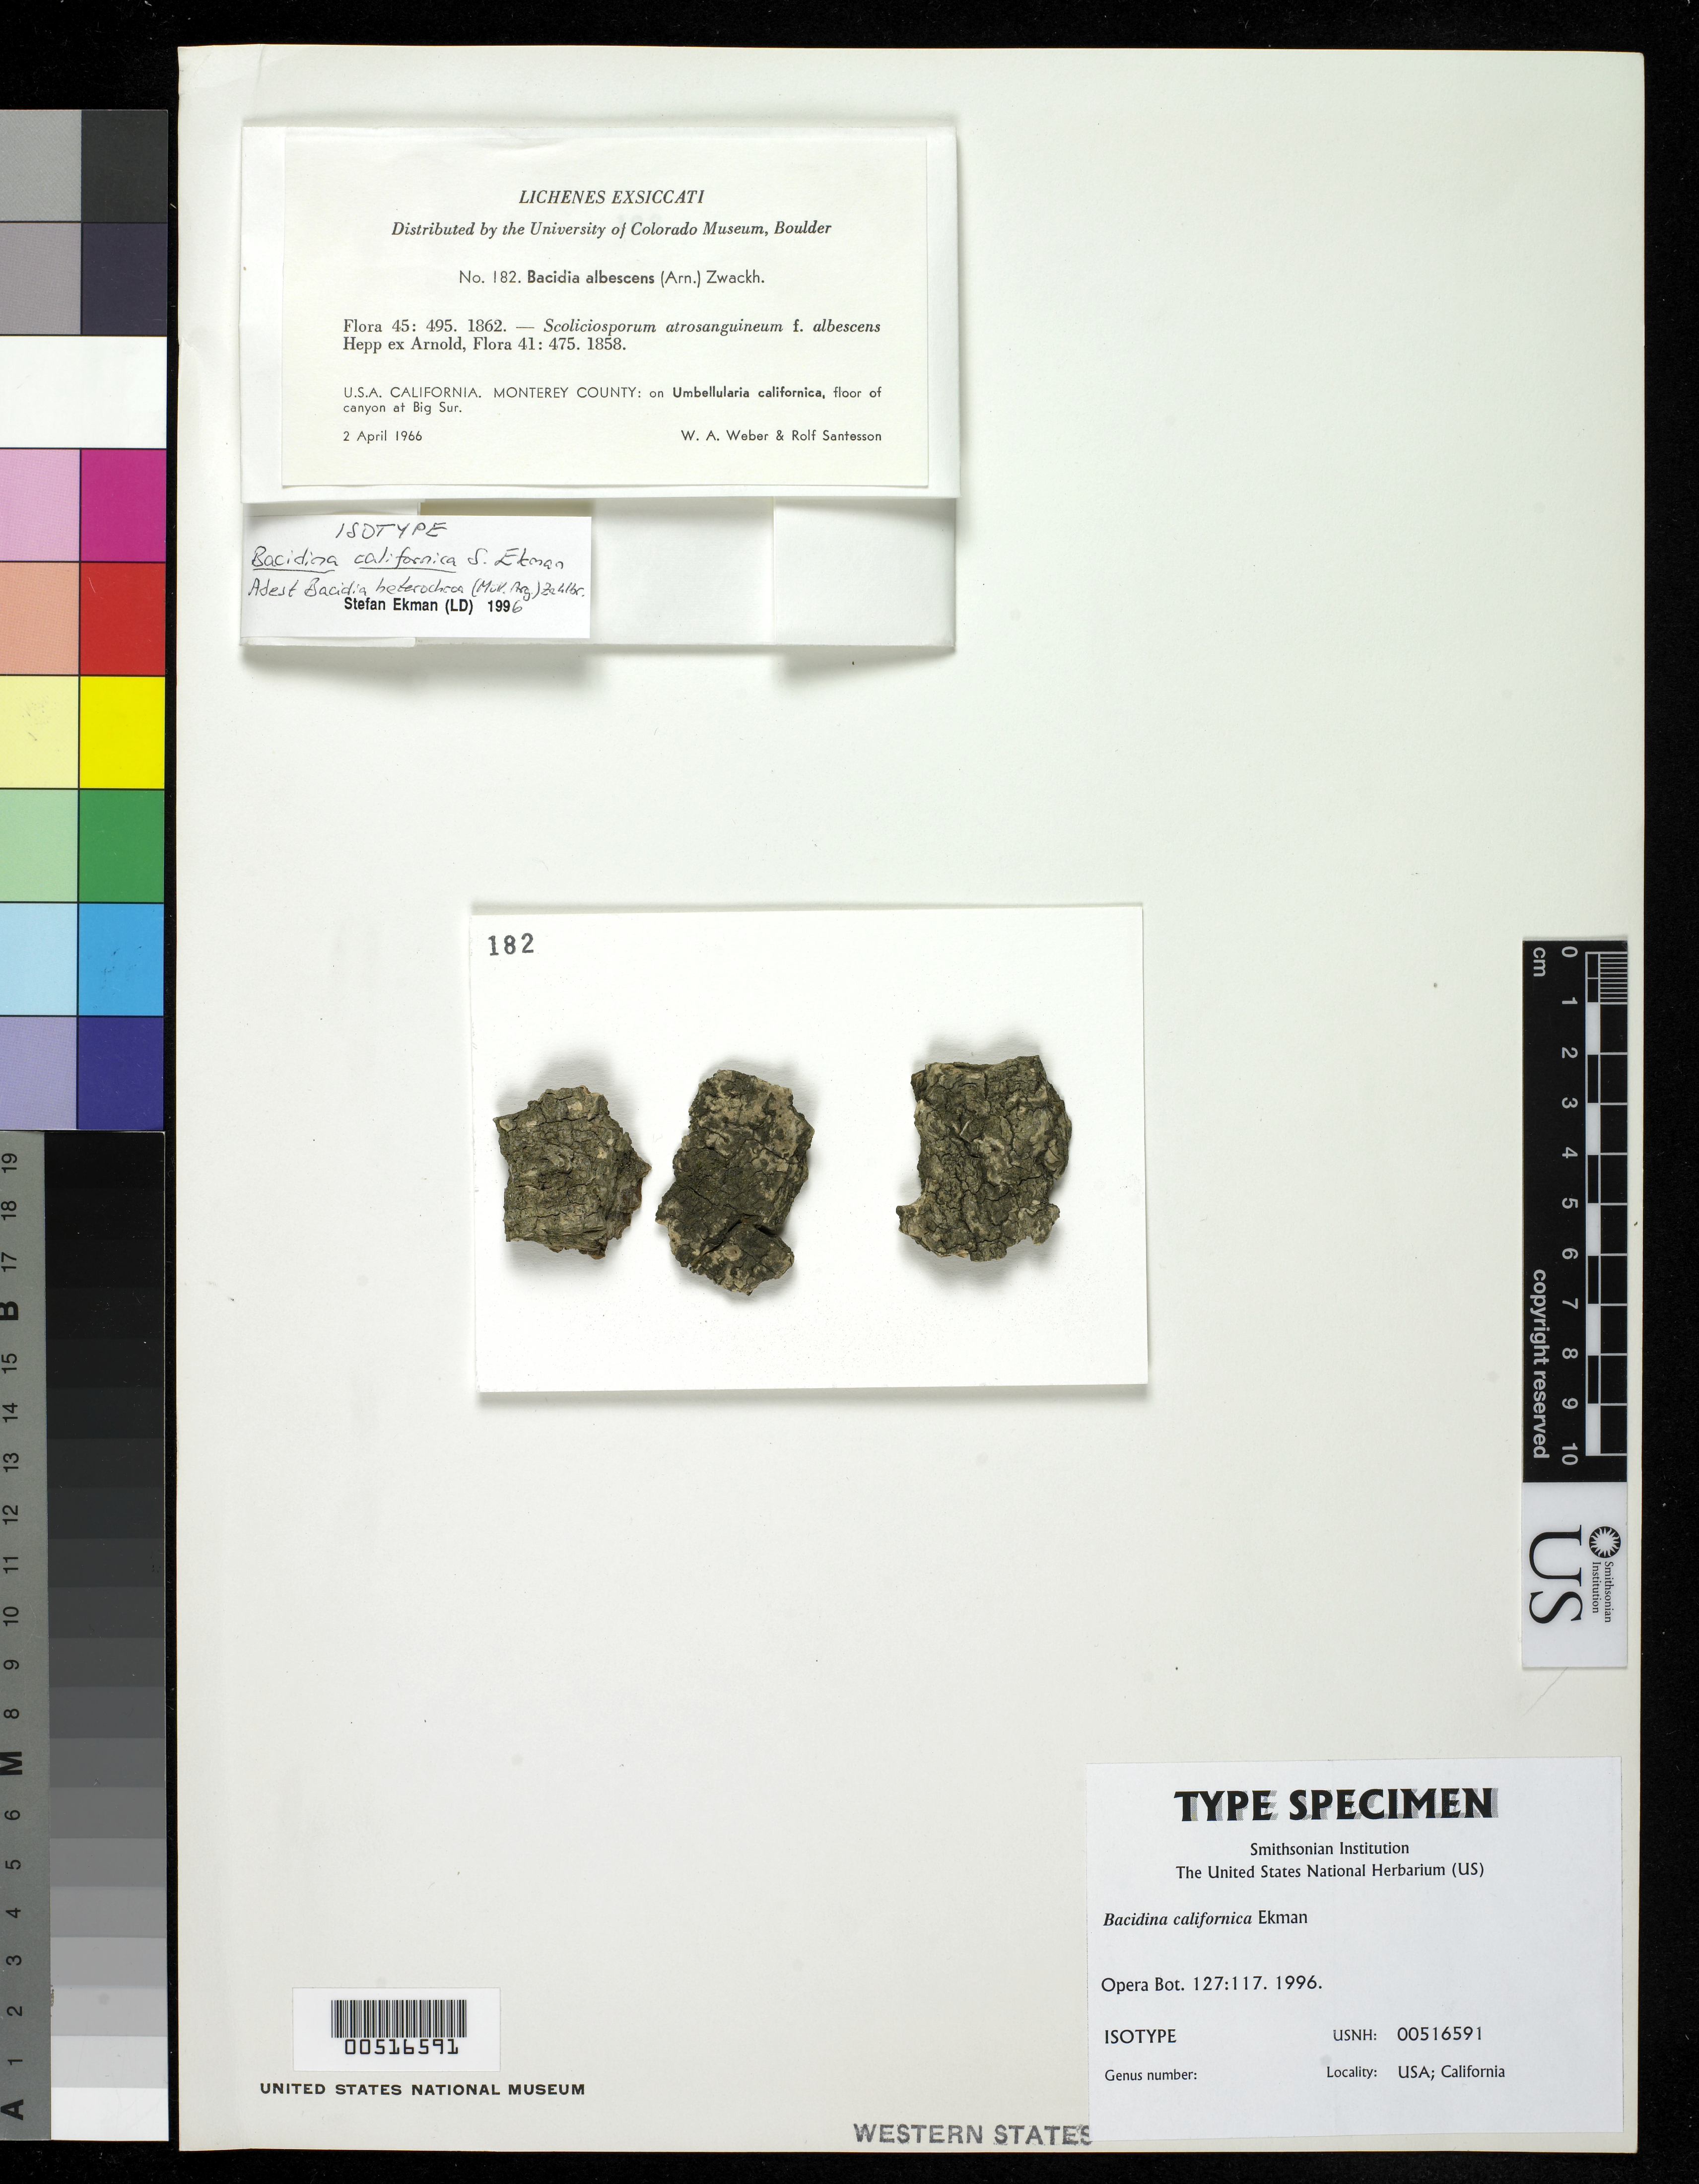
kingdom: Fungi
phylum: Ascomycota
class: Lecanoromycetes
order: Lecanorales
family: Ramalinaceae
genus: Bacidina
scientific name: Bacidina californica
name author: S. Ekman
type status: Isotype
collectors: W. A. Weber & R. Santesson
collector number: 182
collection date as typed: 02 Apr 1966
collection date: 1966-04-02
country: United States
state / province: California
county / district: Monterey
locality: Floor of canyon at Big Sur.